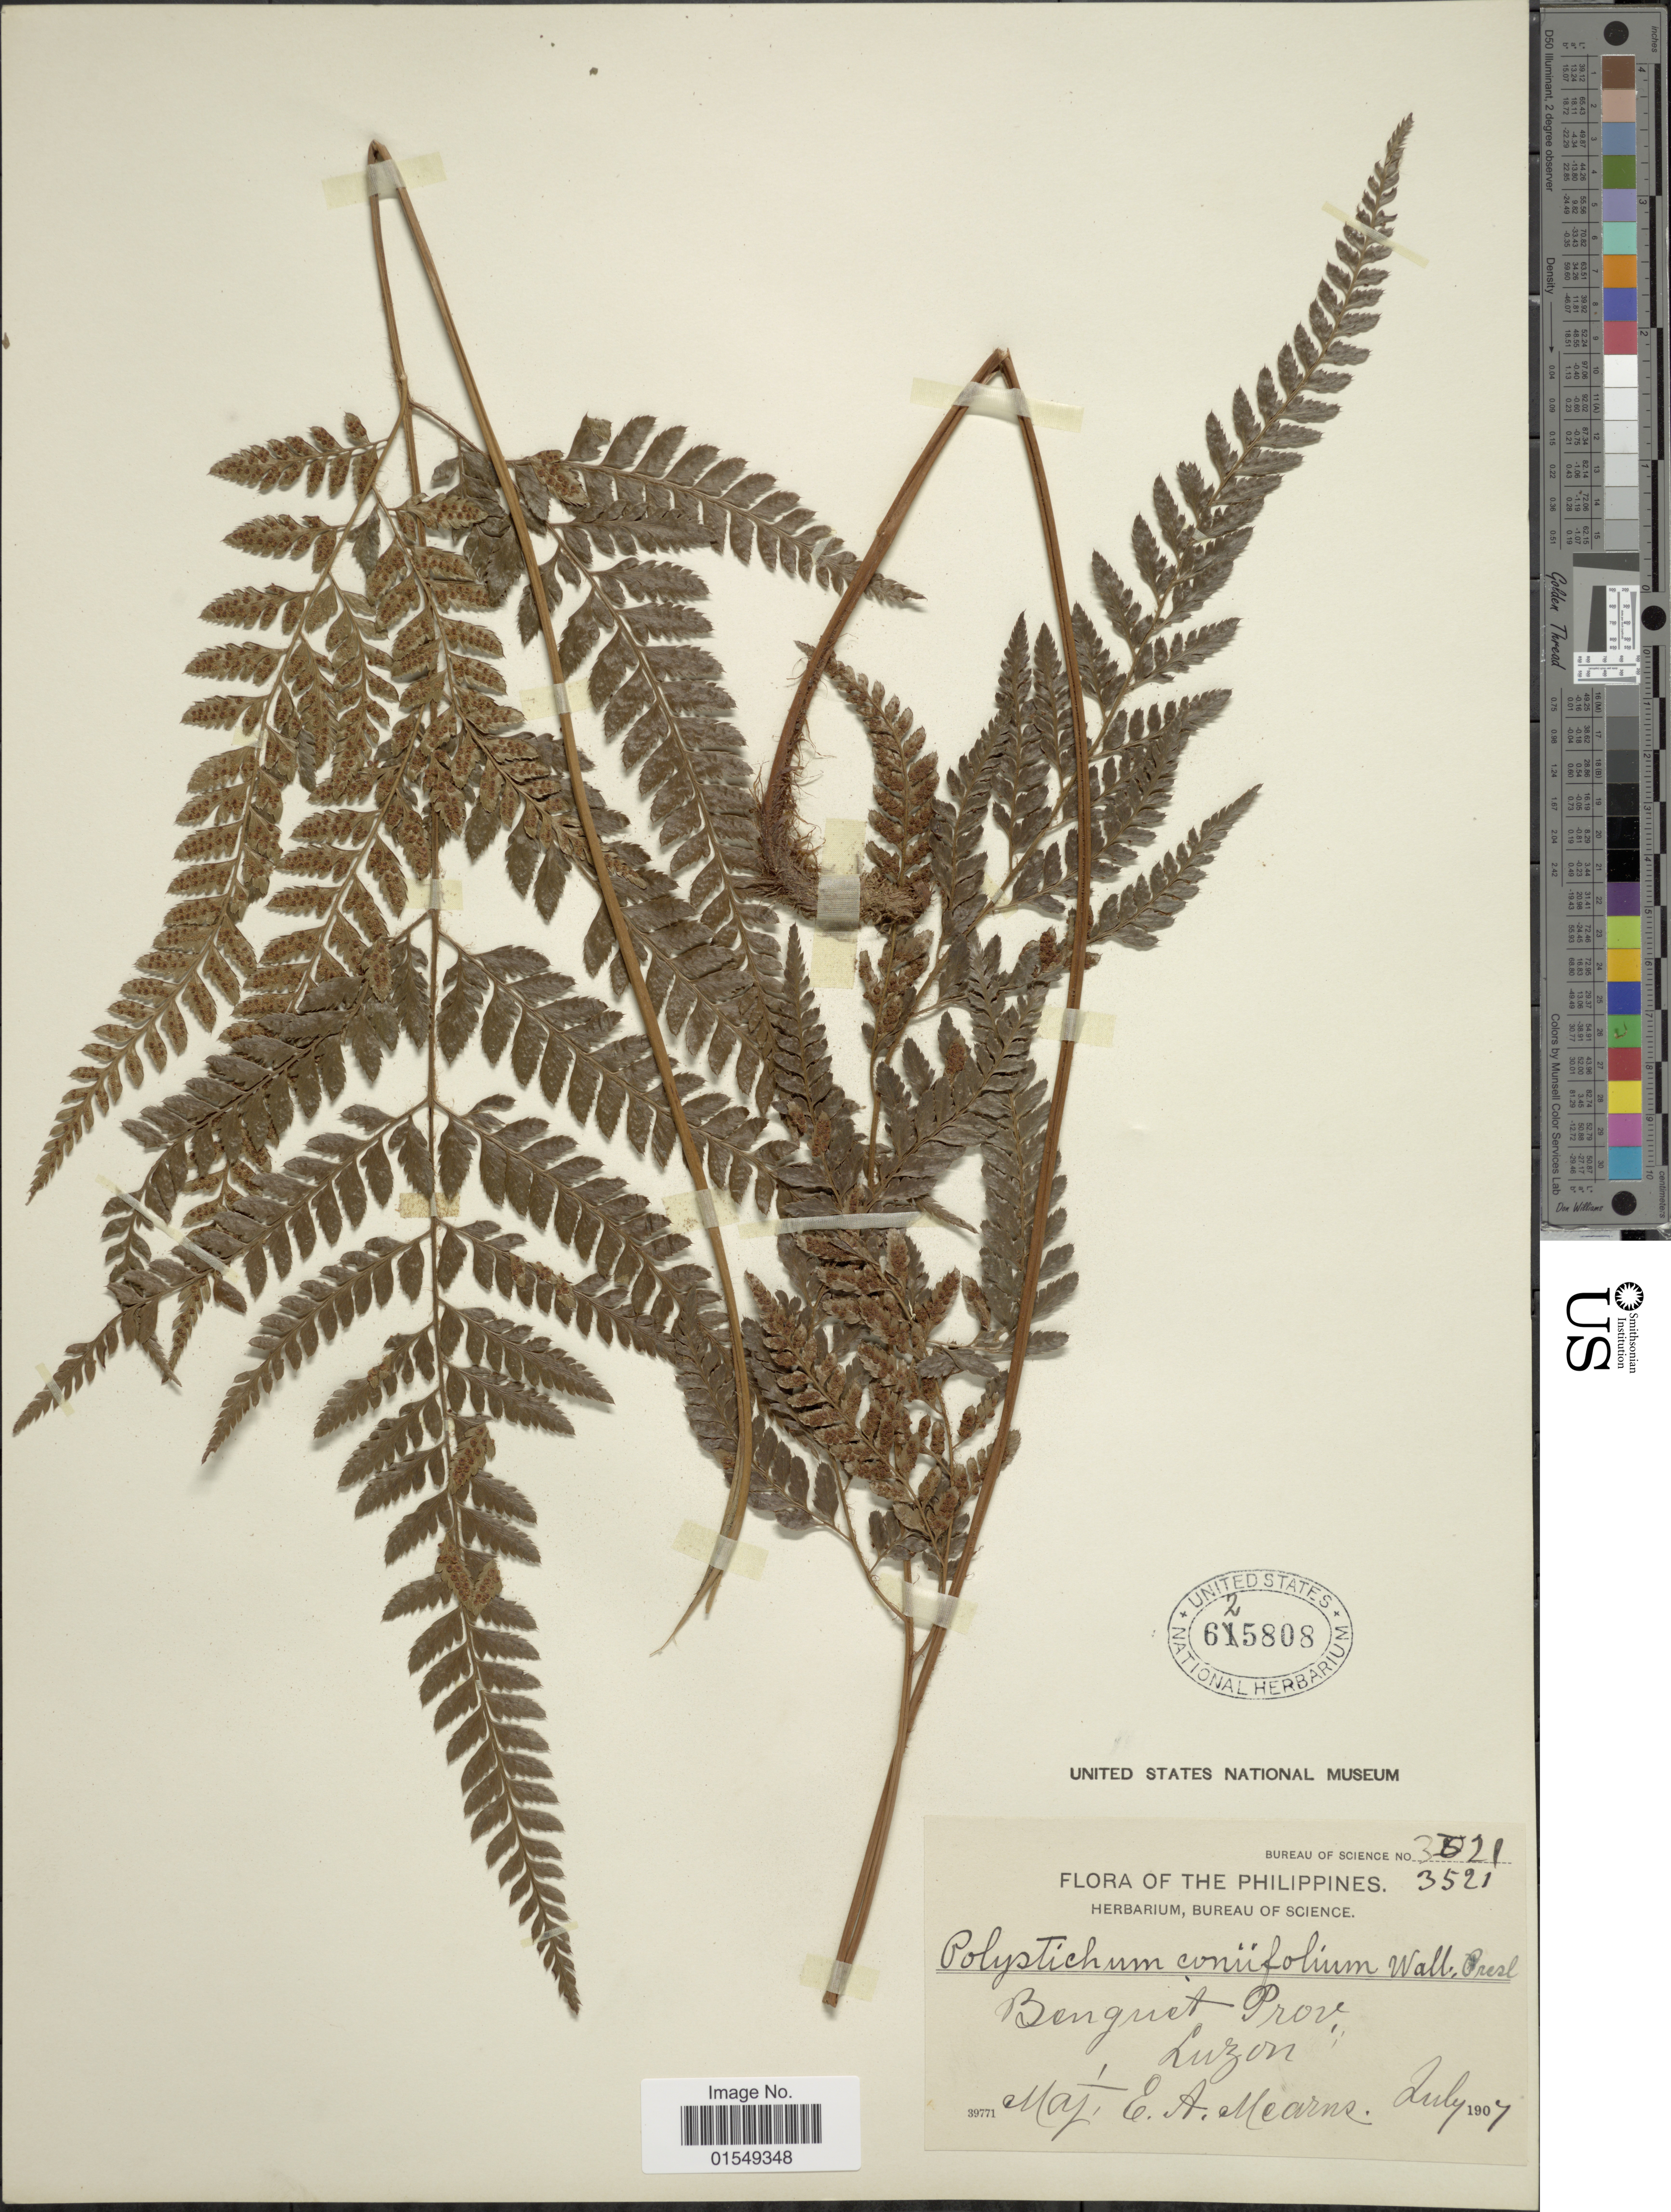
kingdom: Plantae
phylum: Tracheophyta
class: Polypodiopsida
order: Polypodiales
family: Dryopteridaceae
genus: Arachniodes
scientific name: Arachniodes aristata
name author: (G. Forst.) Tindale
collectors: E. Mearne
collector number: Bureau of Science 3521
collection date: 1907-07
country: Philippines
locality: Benguet Prov., Luzon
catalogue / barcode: US 625808